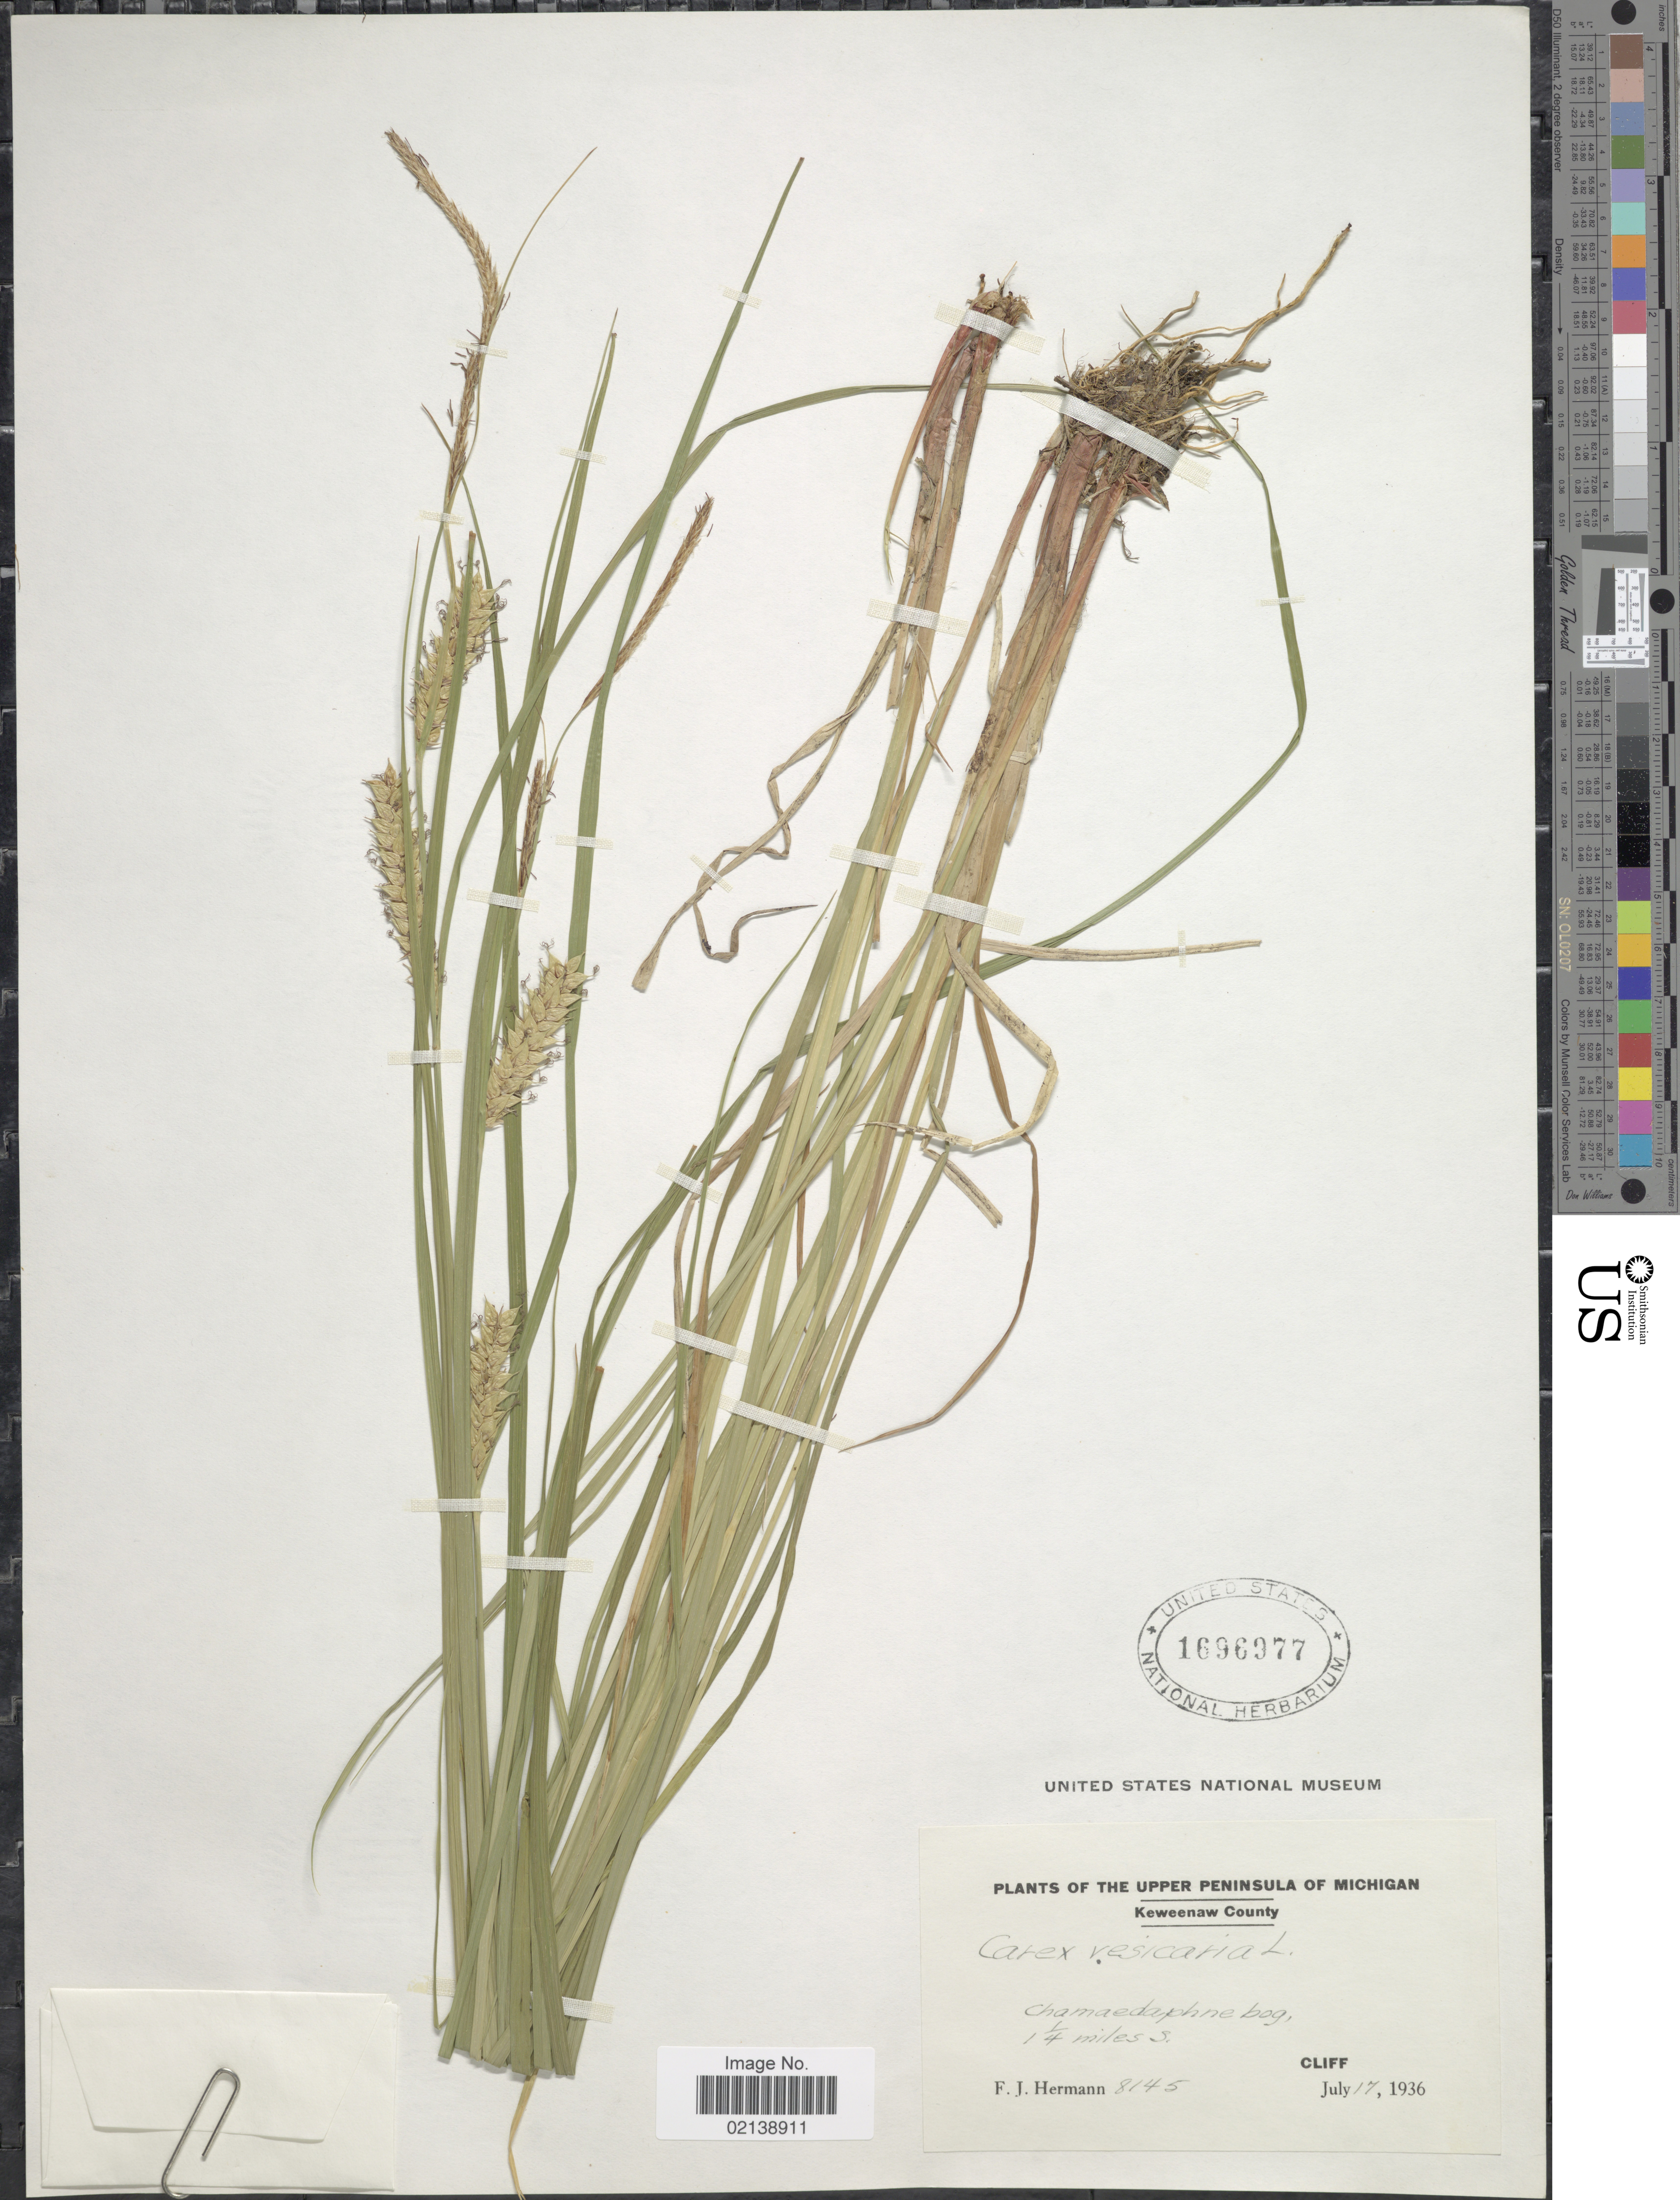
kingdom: Plantae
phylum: Tracheophyta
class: Liliopsida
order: Poales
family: Cyperaceae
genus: Carex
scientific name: Carex vesicaria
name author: L.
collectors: F. J. Hermann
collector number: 8145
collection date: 1936-07-17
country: United States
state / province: Michigan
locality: The Upper Peninsula of Michigan, Keweenaw County, Chamaedaphne bog, 1¼ miles S. Cliff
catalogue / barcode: US 1696977